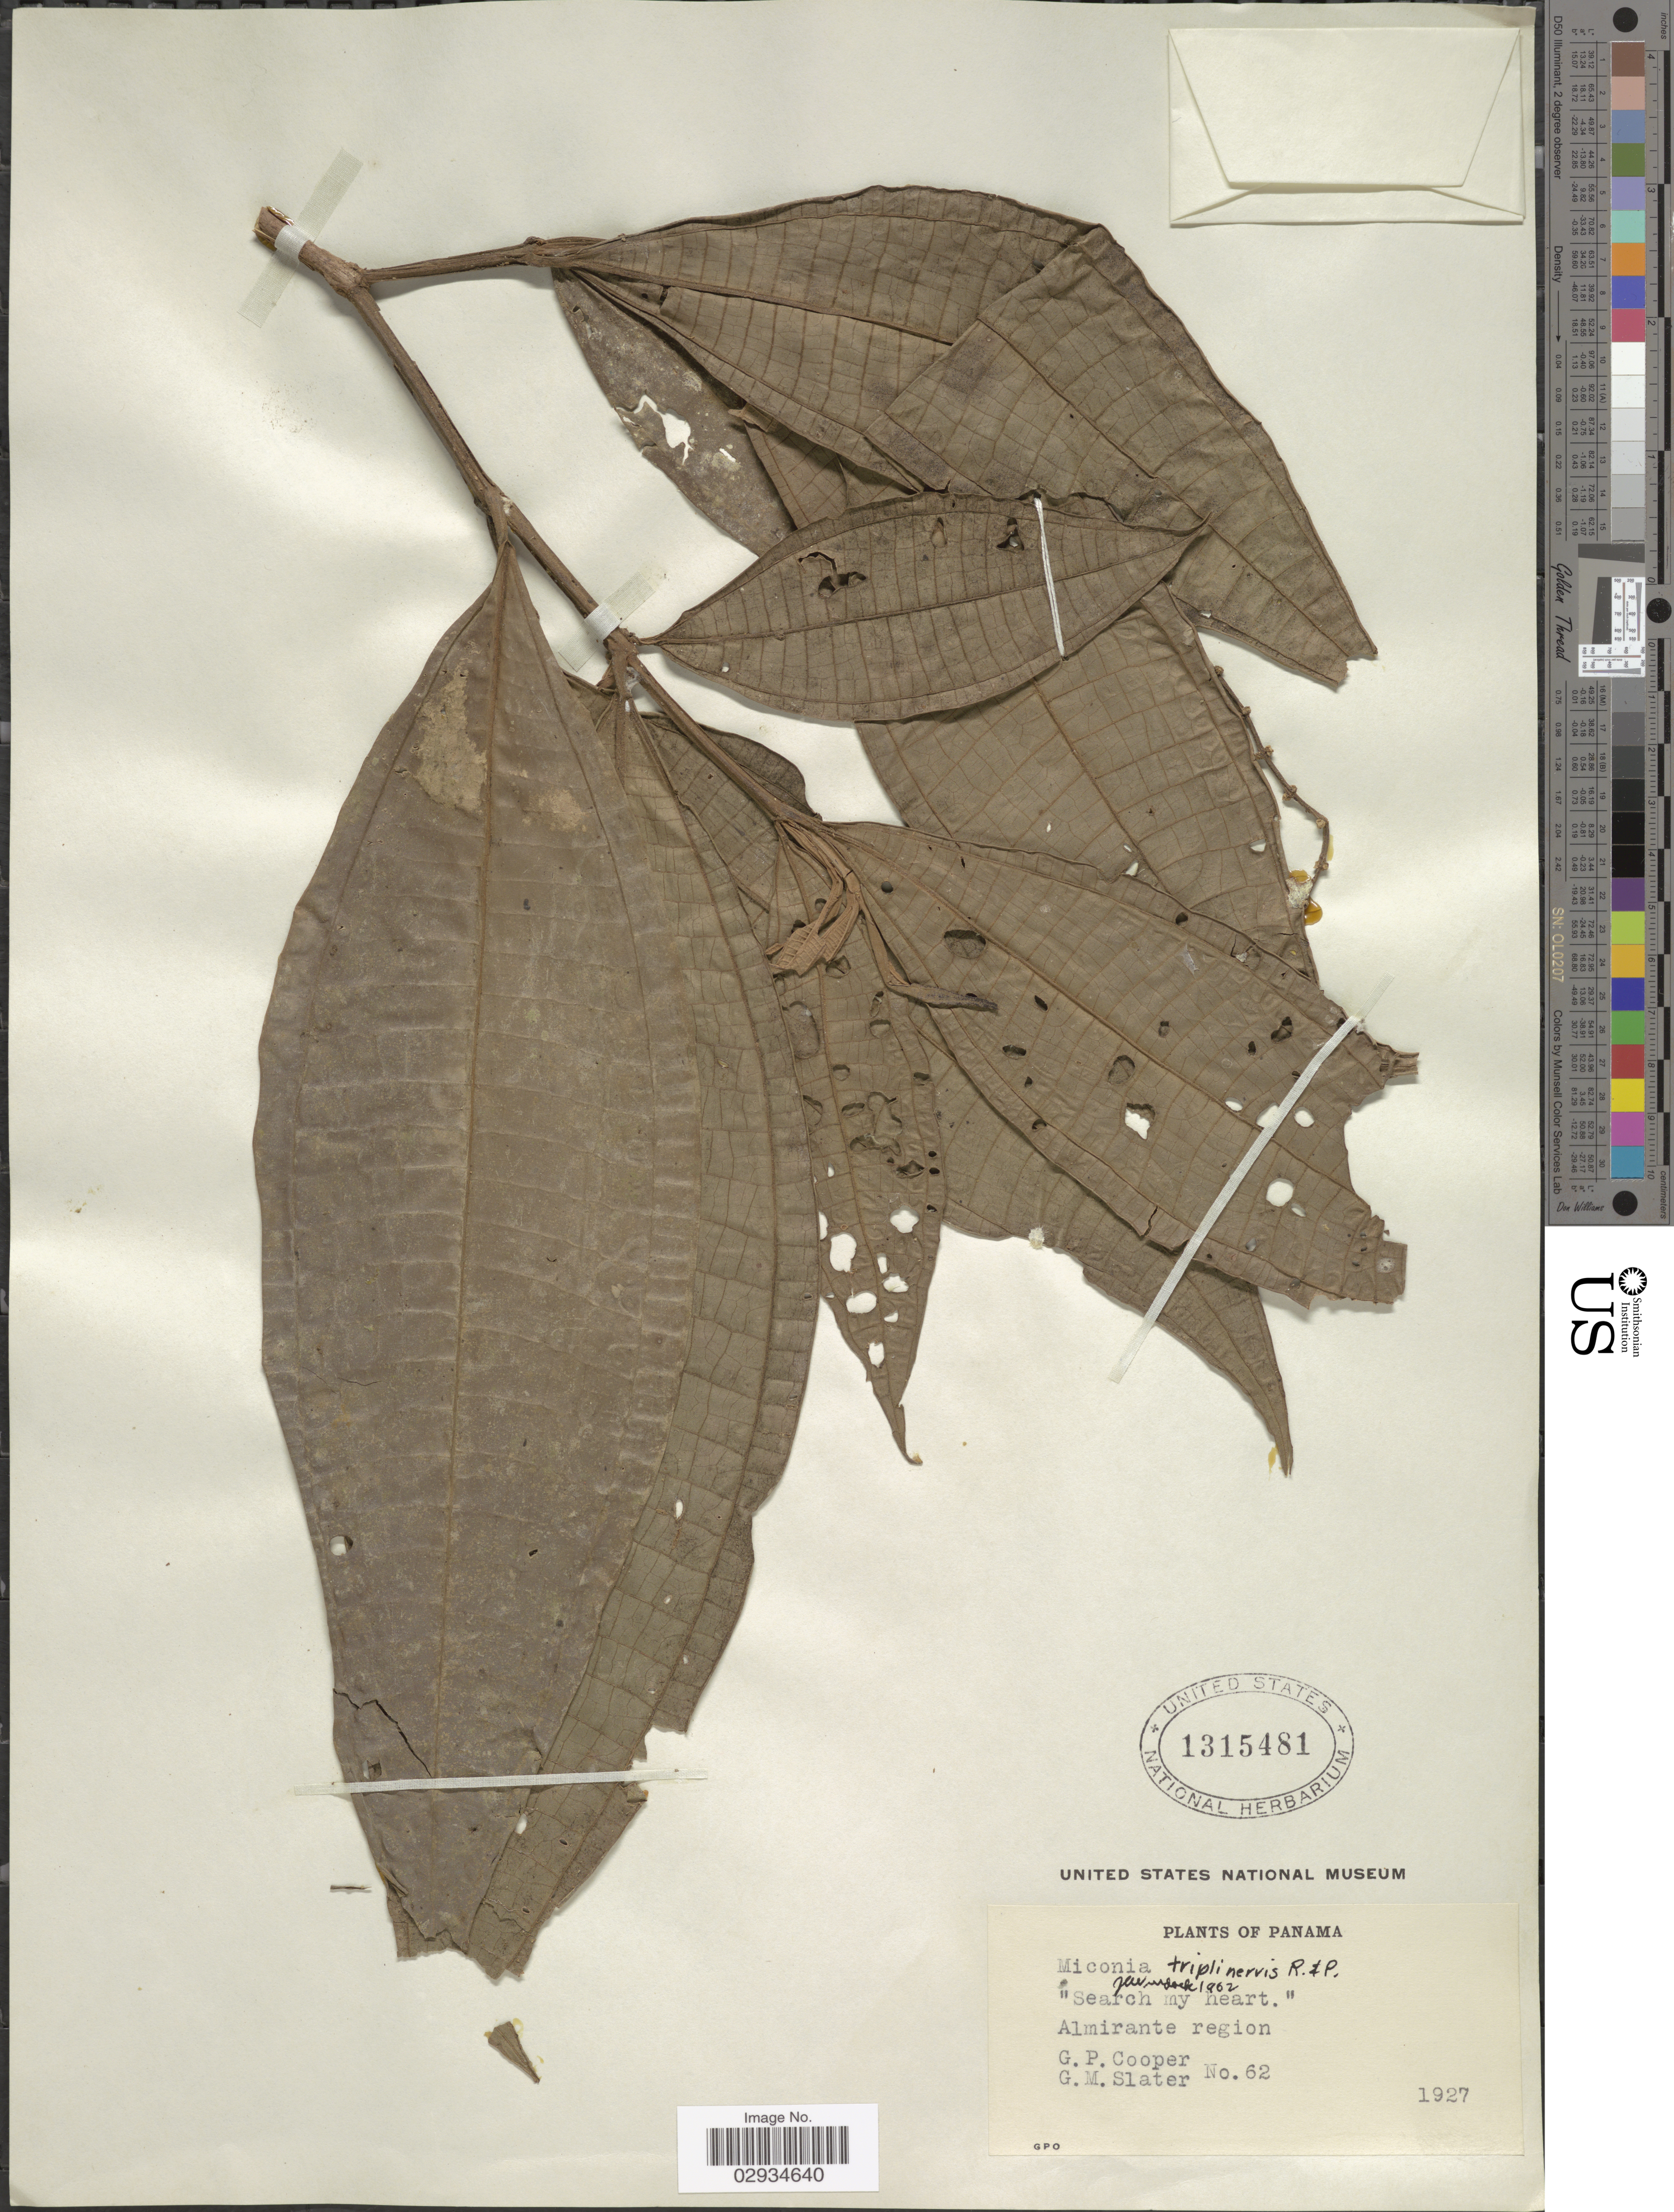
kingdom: Plantae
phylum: Tracheophyta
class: Magnoliopsida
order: Myrtales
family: Melastomataceae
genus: Miconia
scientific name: Miconia triplinervis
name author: Ruiz & Pav.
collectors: G. Cooper & G. Slater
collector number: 62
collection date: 1927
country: Panama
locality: Almirante region.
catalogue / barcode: US 1315481